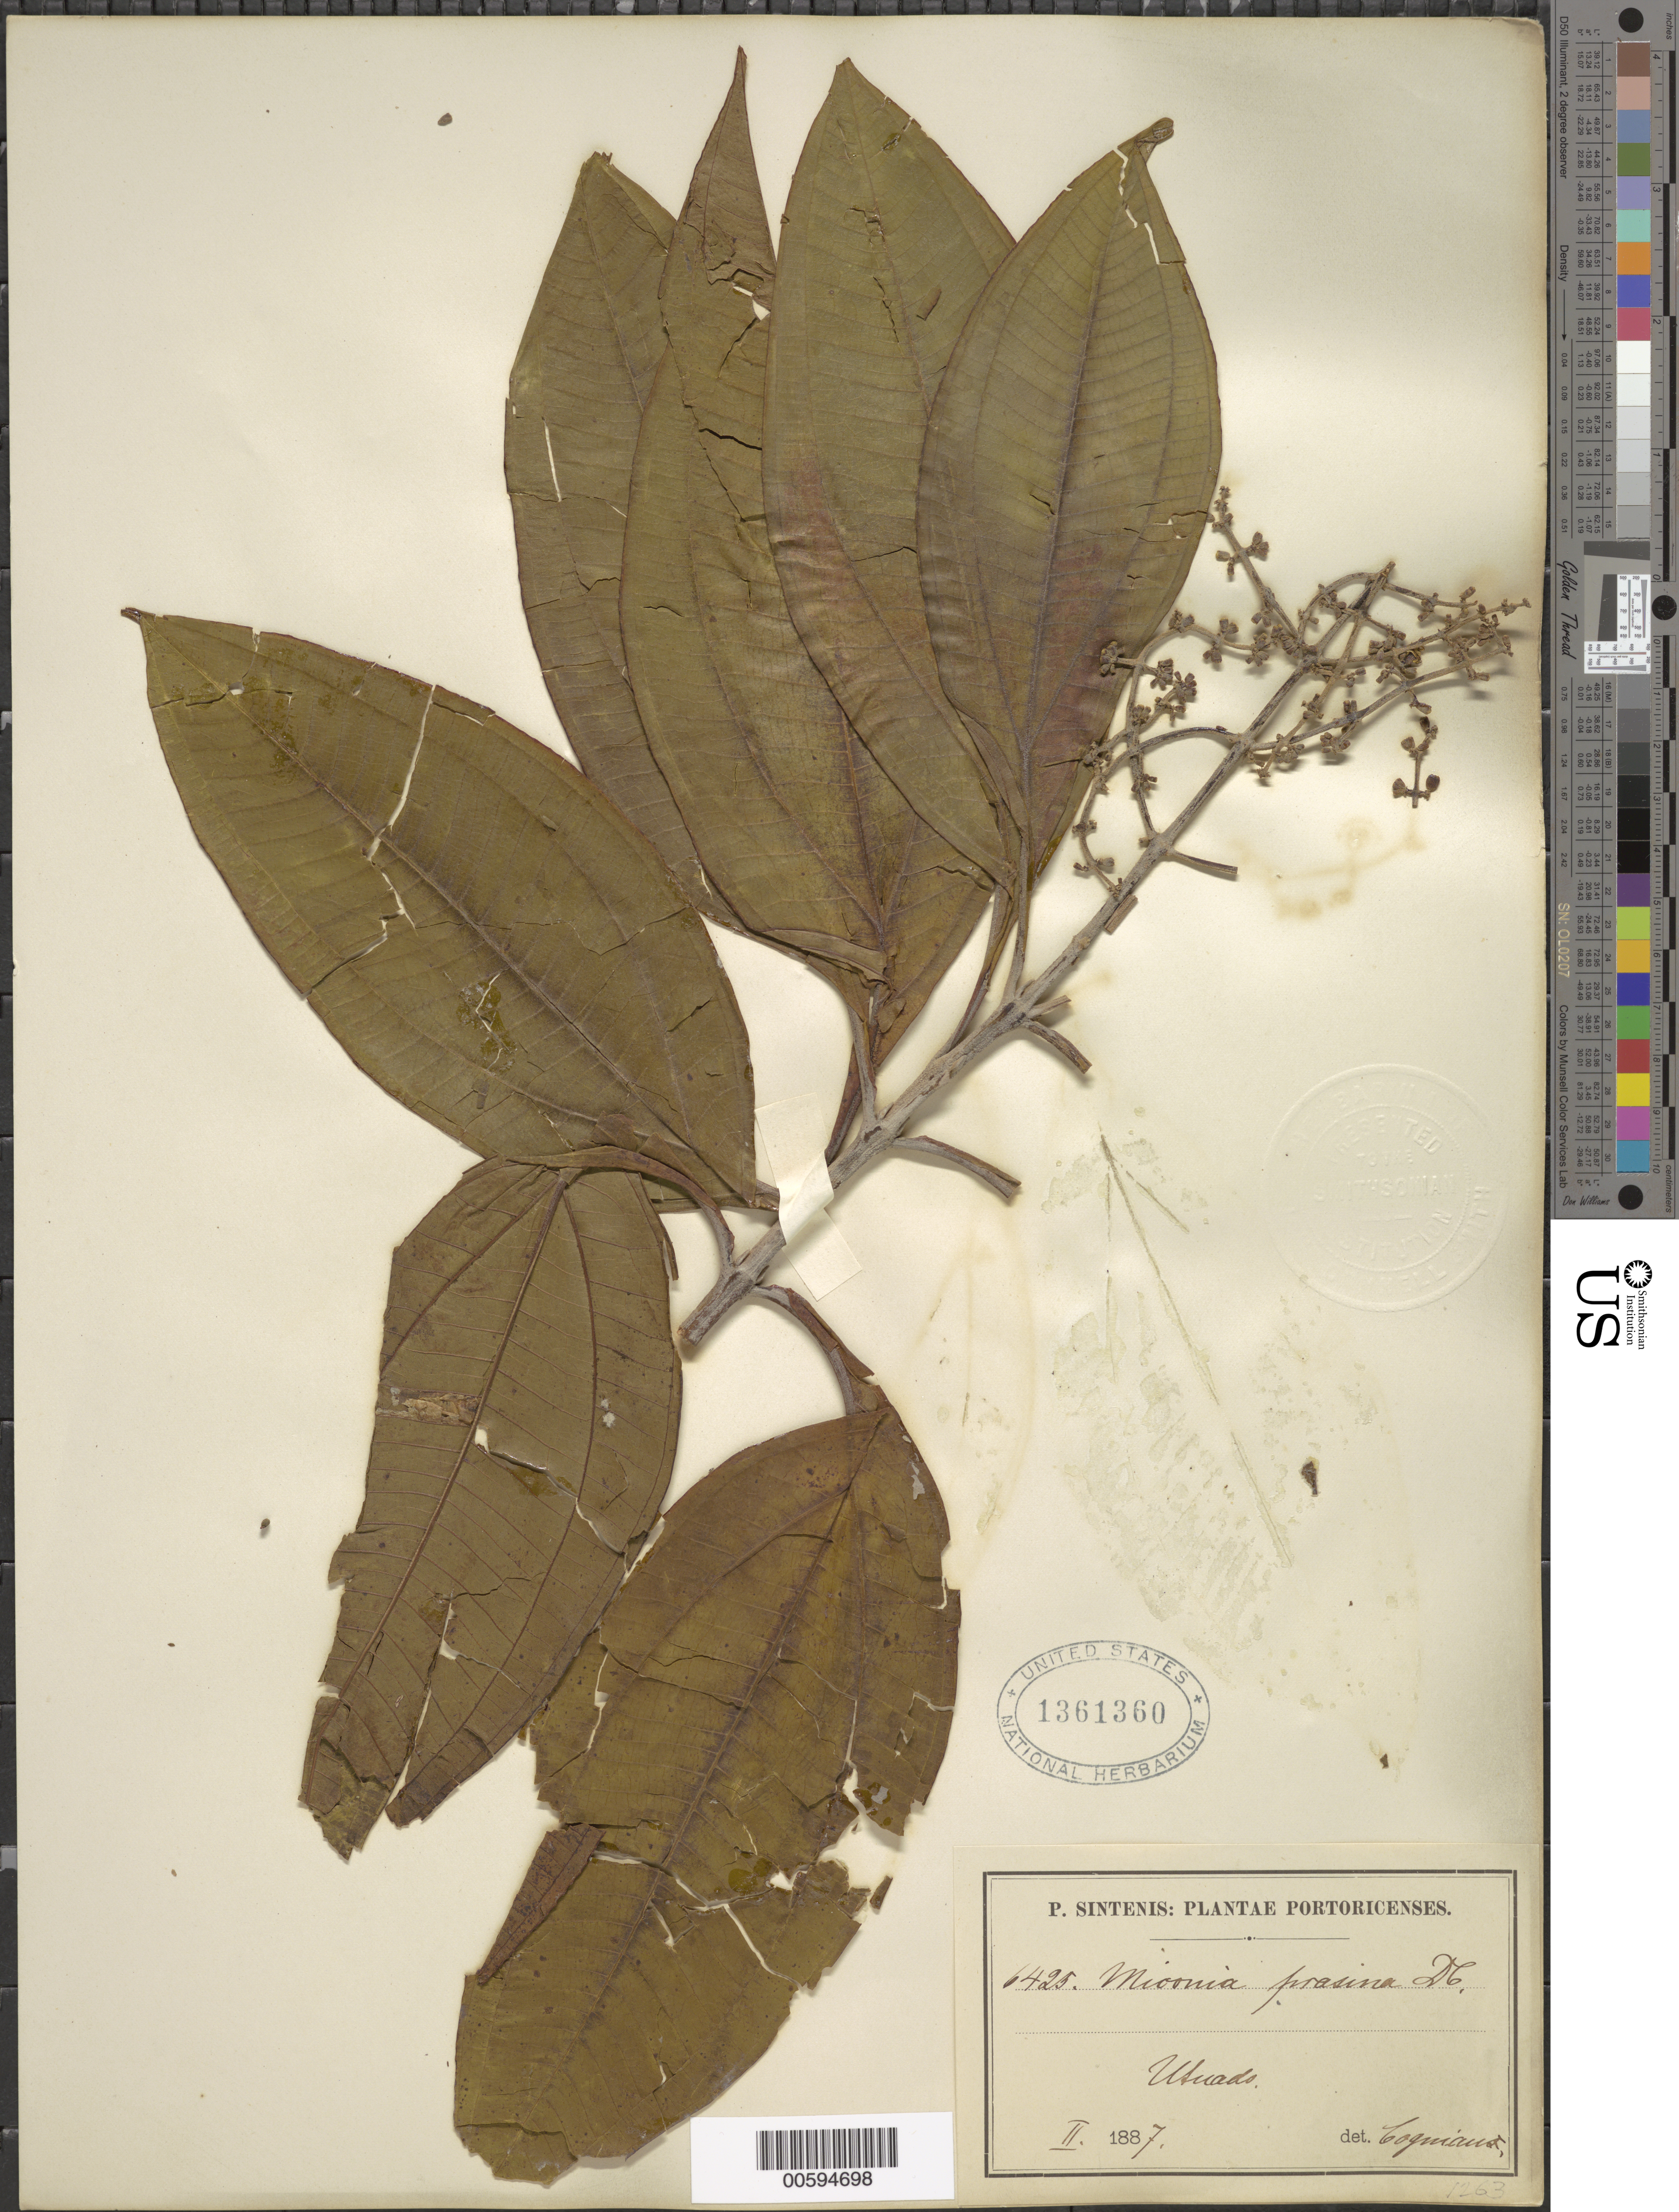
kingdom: Plantae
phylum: Tracheophyta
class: Magnoliopsida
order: Myrtales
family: Melastomataceae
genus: Miconia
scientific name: Miconia prasina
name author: (Sw.) DC.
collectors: P. Sintenis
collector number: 6425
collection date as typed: Feb 1887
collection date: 1887-02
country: Puerto Rico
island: Greater Antilles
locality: Utuado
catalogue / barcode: US 1361360